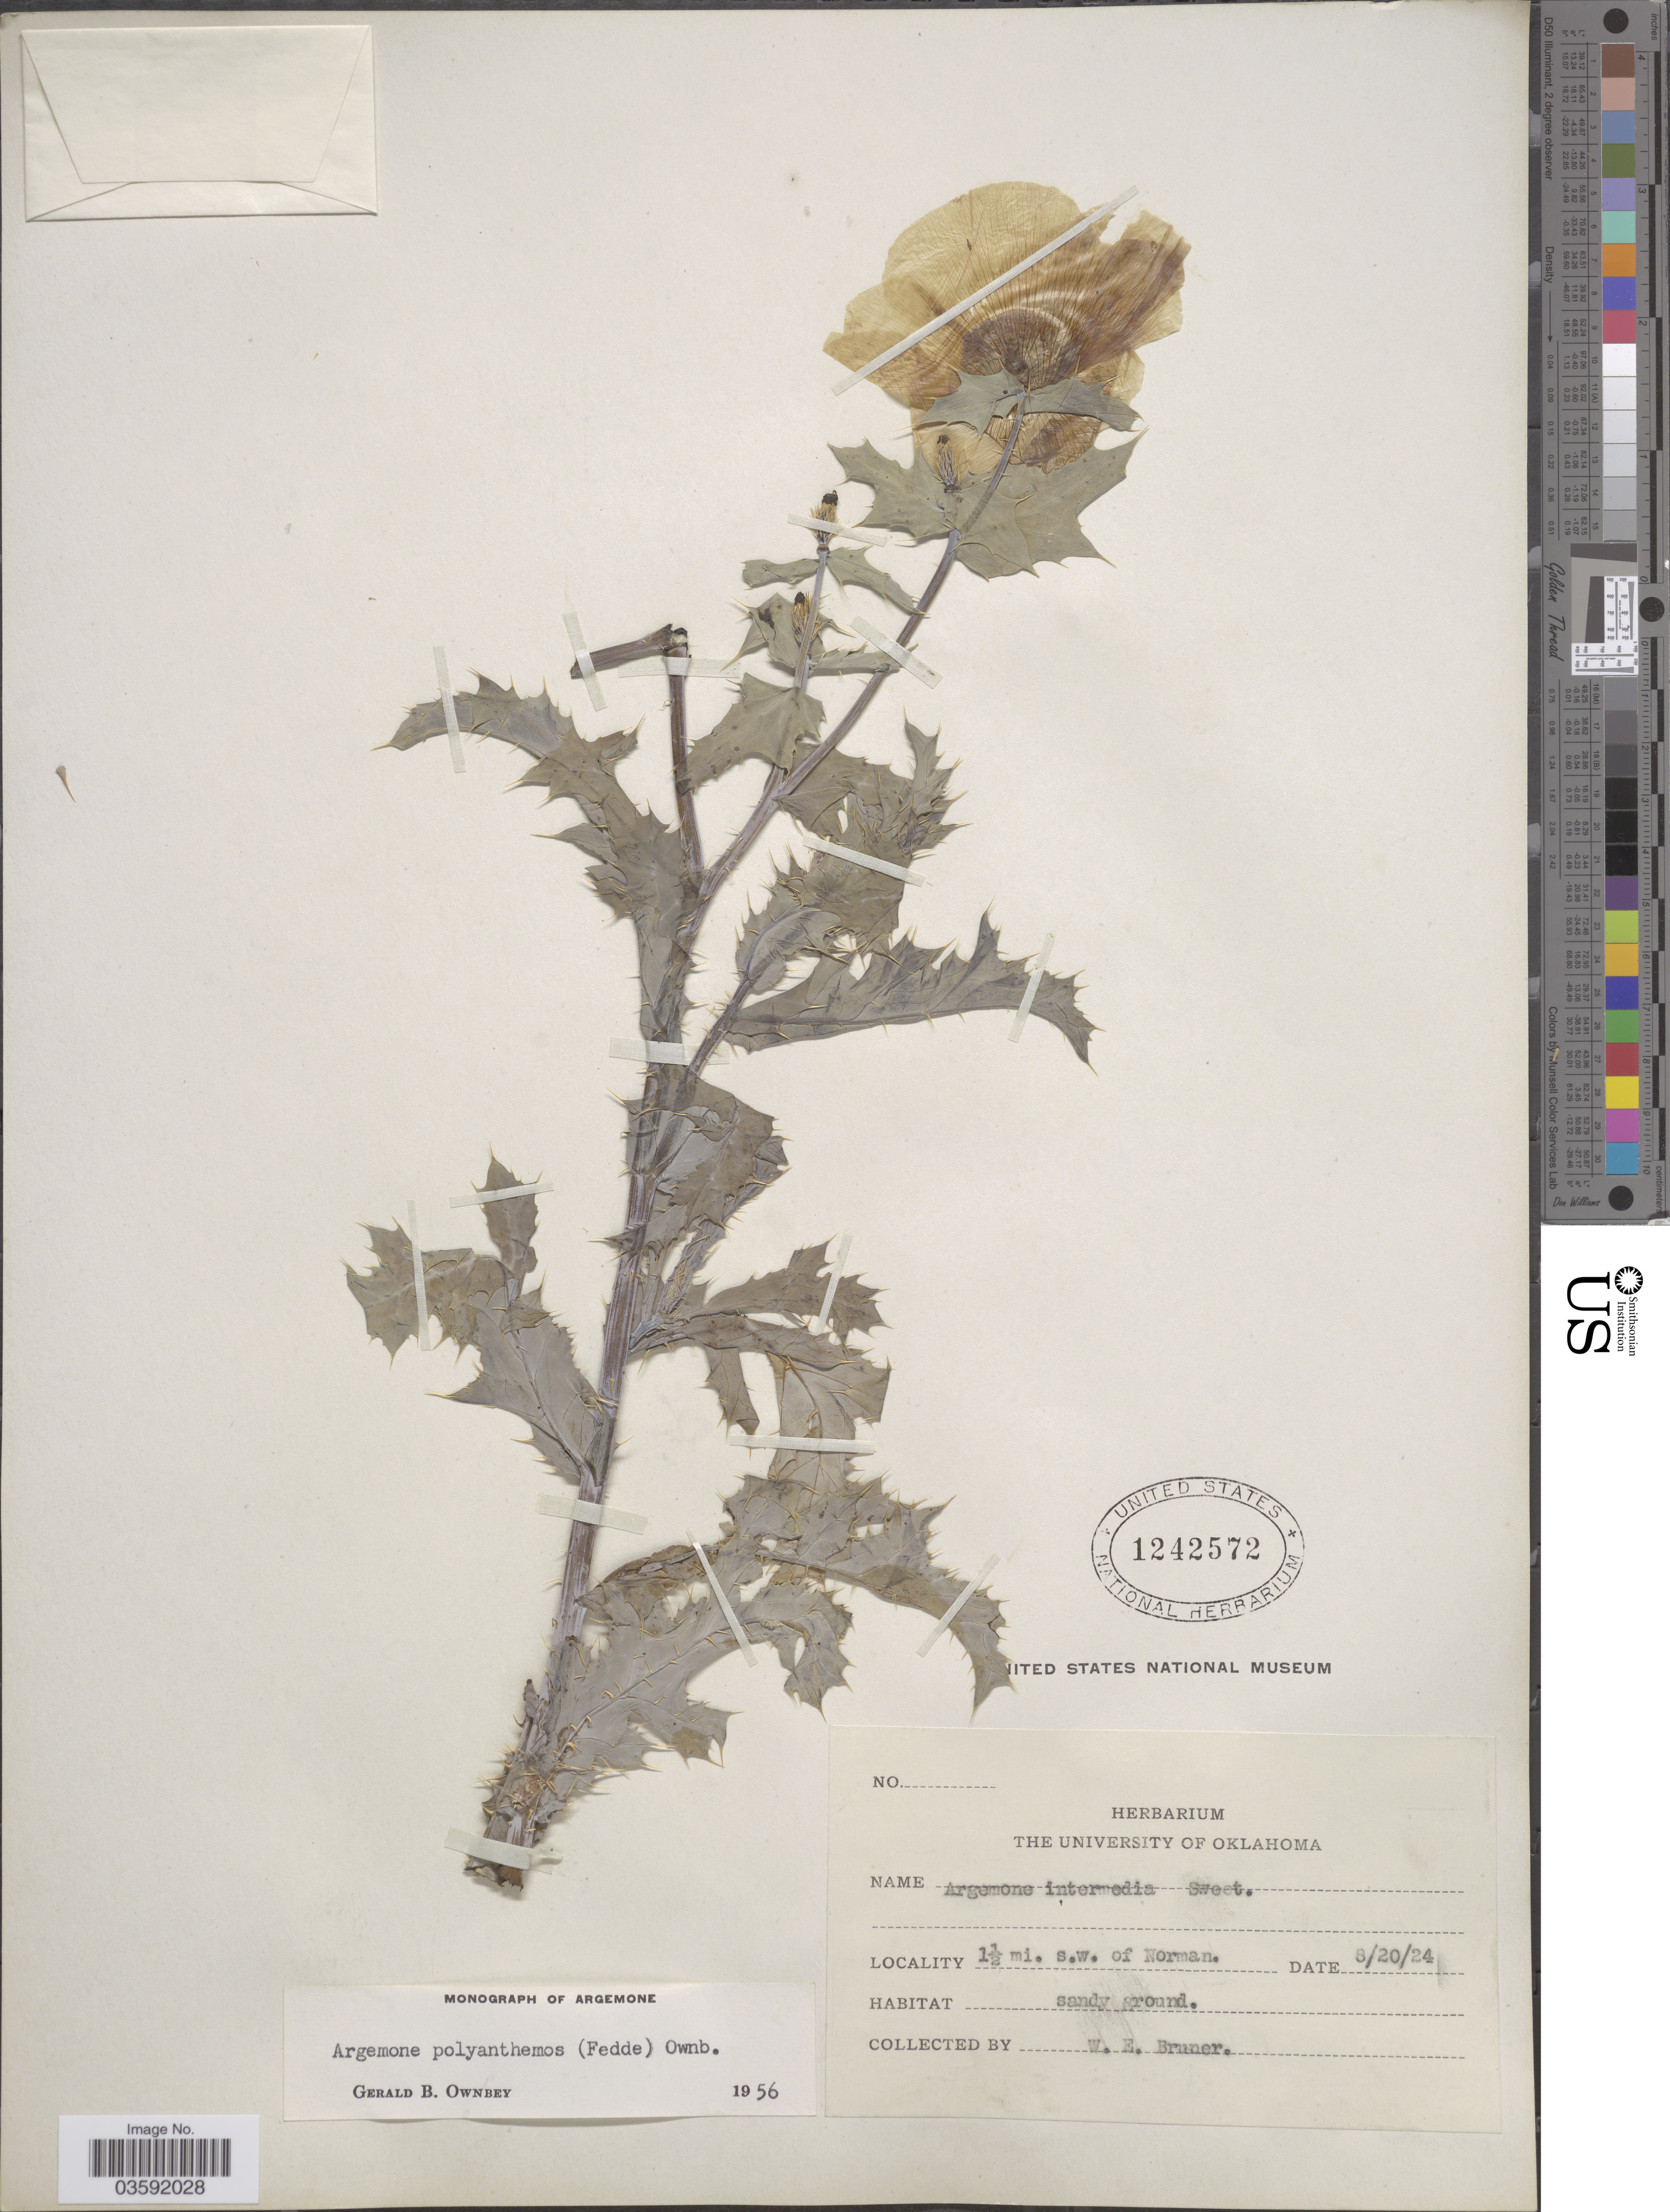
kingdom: Plantae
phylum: Tracheophyta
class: Magnoliopsida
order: Ranunculales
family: Papaveraceae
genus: Argemone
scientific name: Argemone polyanthemos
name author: (Fedde) G.B. Ownbey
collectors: W. Bruner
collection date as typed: Transcribed d/m/y: 20/8/24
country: United States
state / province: Oklahoma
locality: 1½ mi. s.w. of Norman.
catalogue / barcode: US 1242572